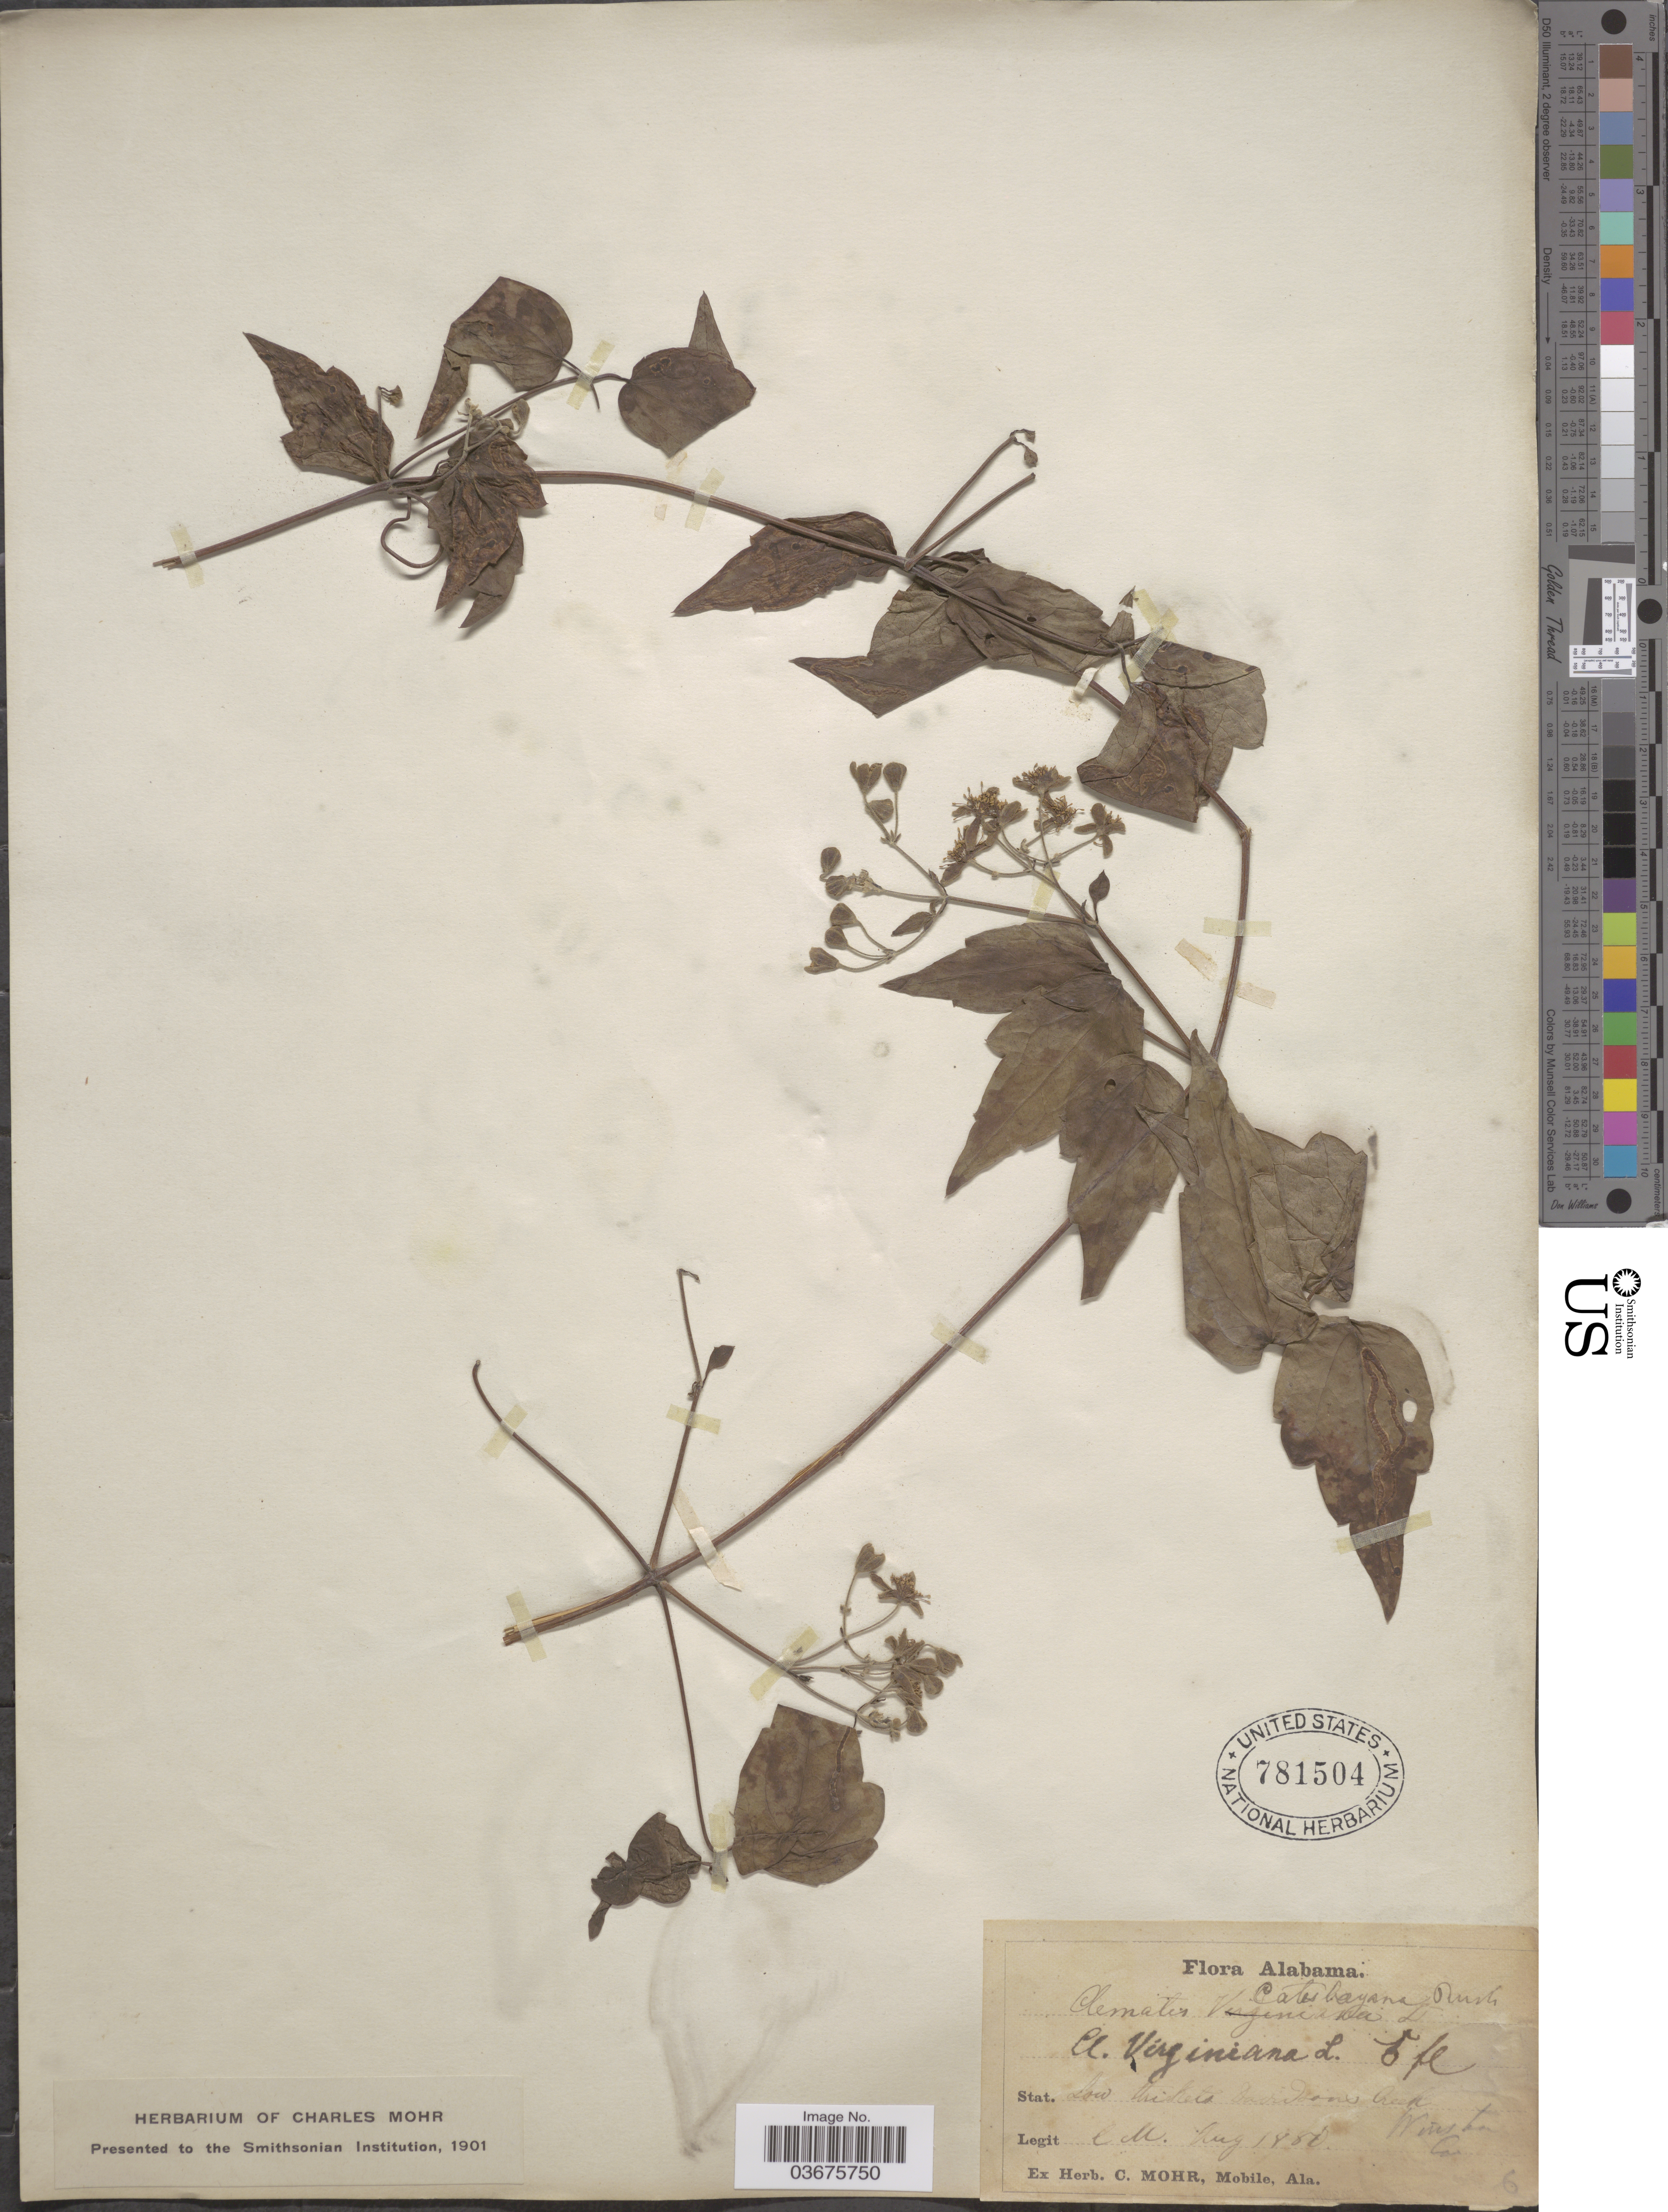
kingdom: Plantae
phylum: Tracheophyta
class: Magnoliopsida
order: Ranunculales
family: Ranunculaceae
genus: Clematis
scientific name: Clematis virginiana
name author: L.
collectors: Mohr, C. T. (herbarium)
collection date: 1980-08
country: United States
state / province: Alabama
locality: Stat low thickets Davidson Creek, Winston Co.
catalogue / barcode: US 781504